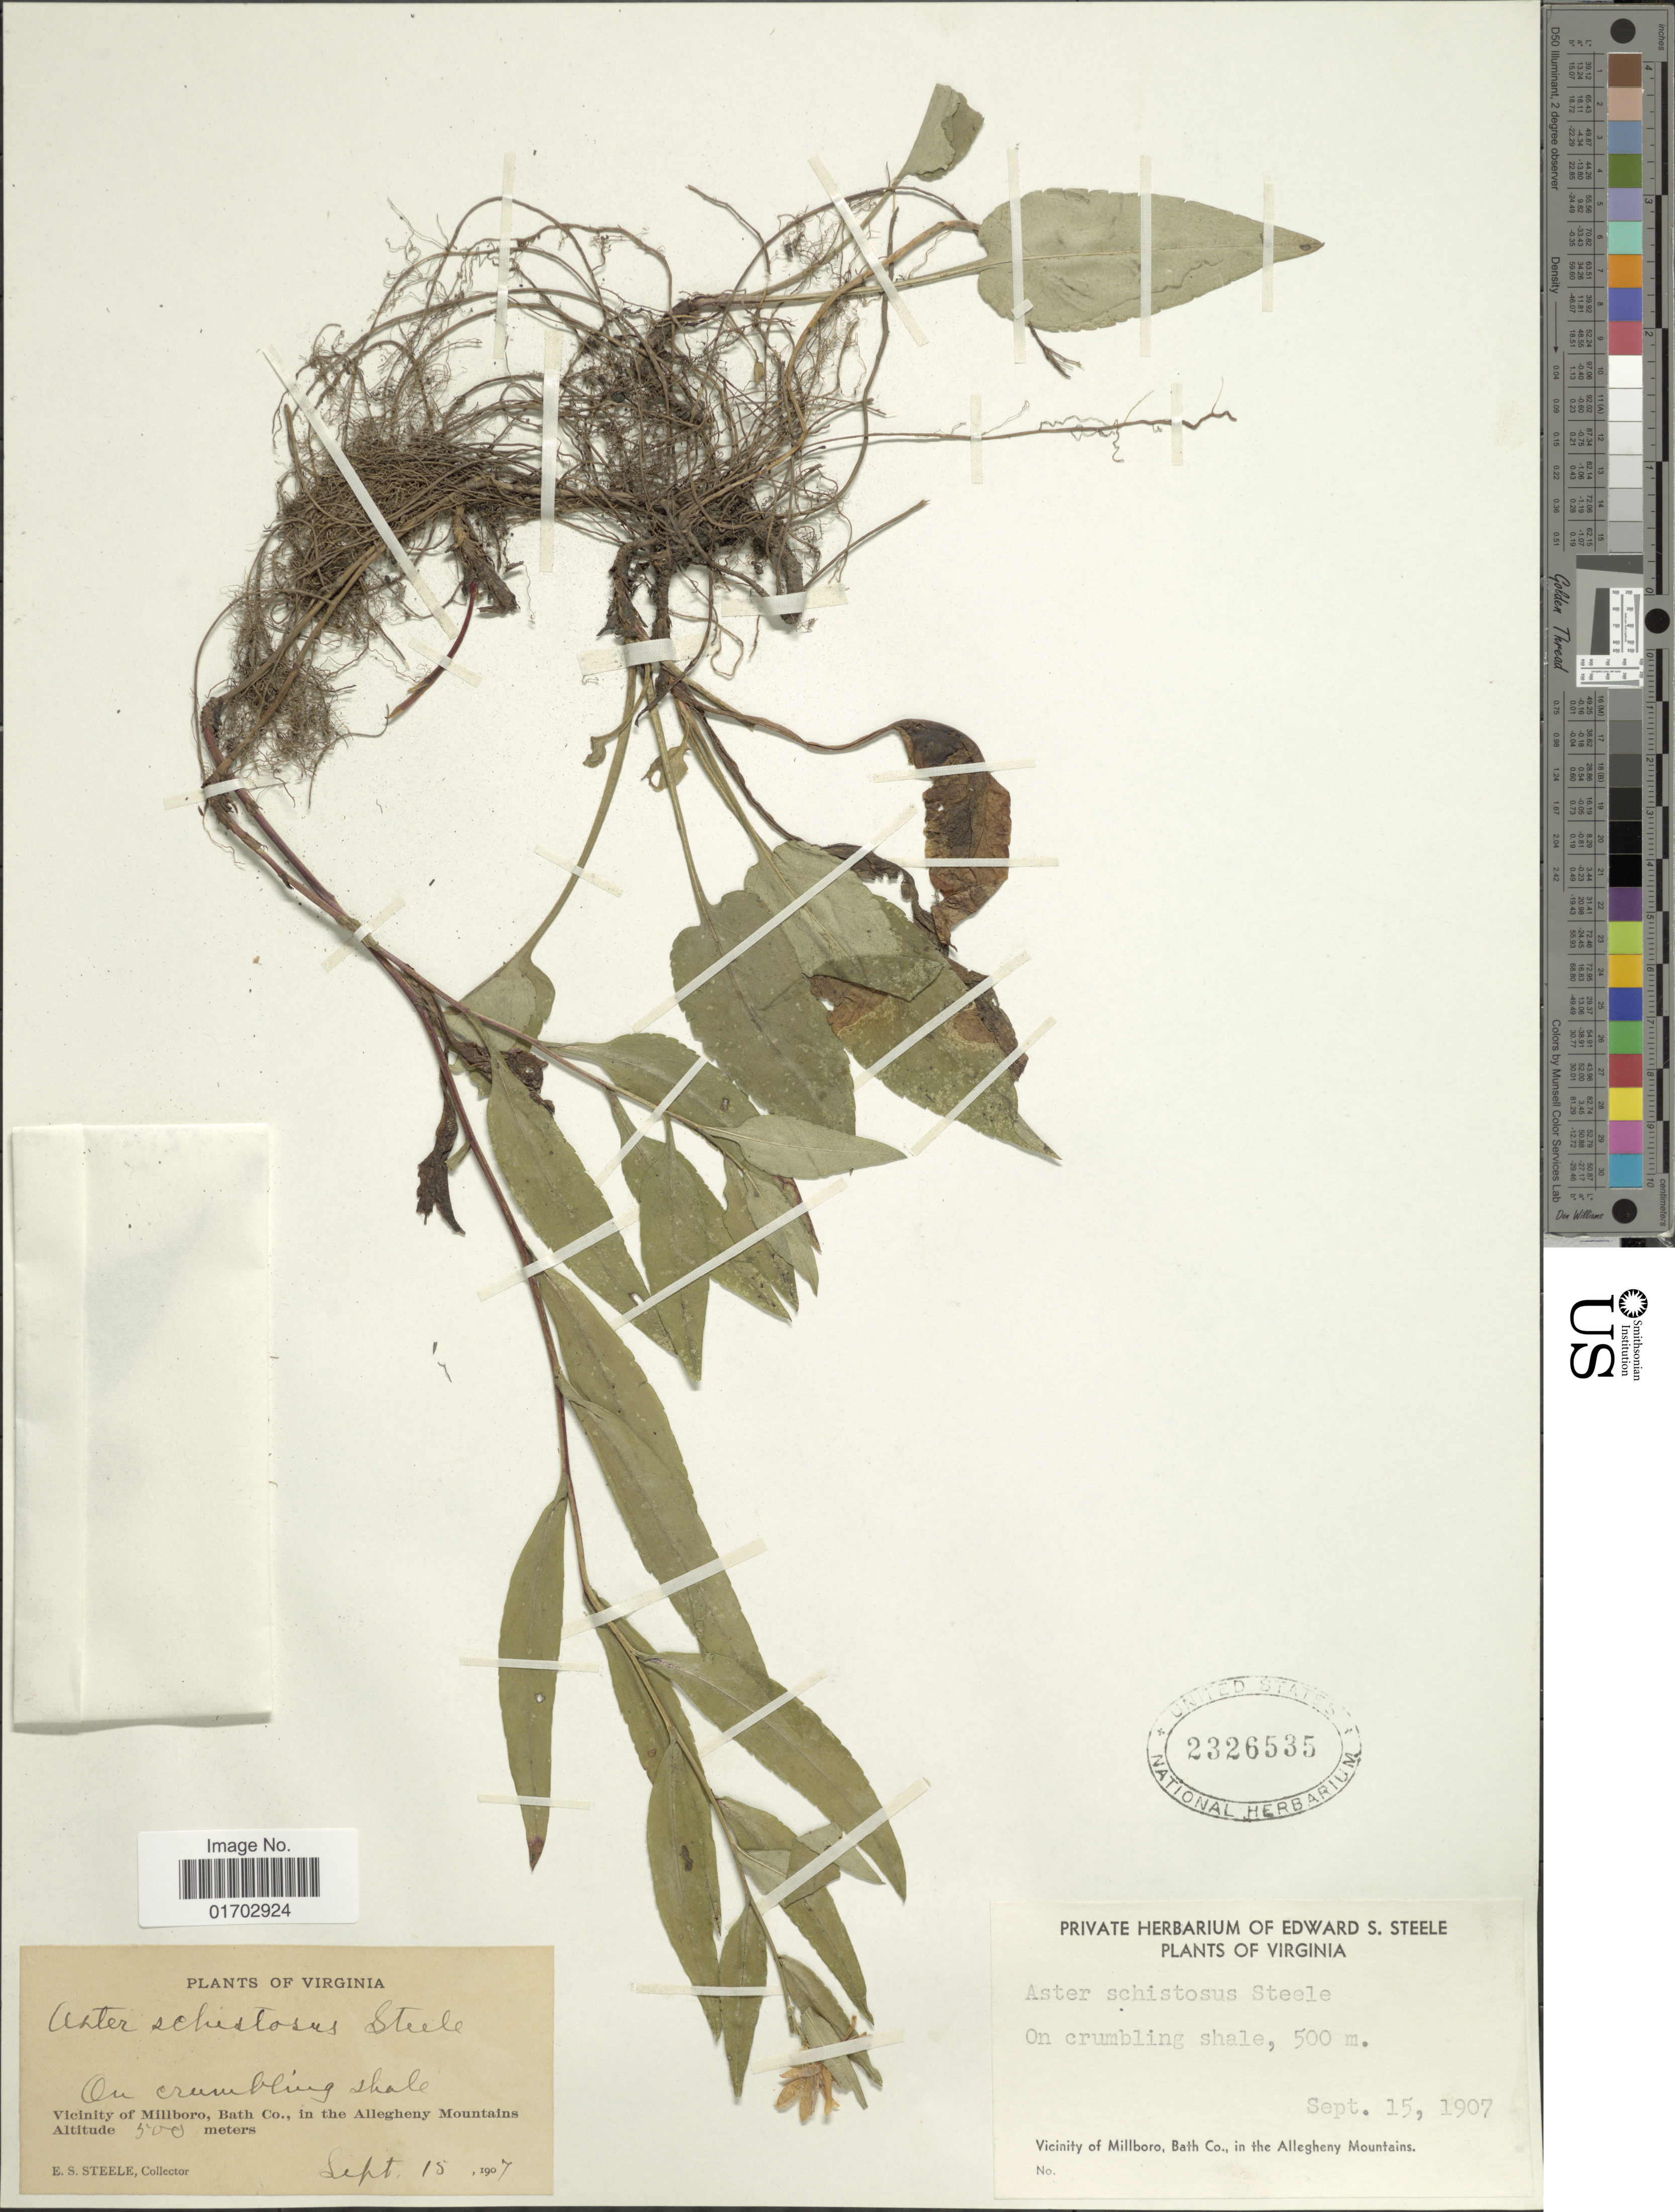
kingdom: Plantae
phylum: Tracheophyta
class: Magnoliopsida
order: Asterales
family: Asteraceae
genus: Symphyotrichum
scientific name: Symphyotrichum x schistosum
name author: (E.S. Steele) G.L. Nesom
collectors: E. Steele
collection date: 1907-09-15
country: United States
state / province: Virginia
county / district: Bath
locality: Vicinity of Millboro, Bath Co., in the Allegheny Mountains.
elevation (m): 500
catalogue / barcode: US 2326535